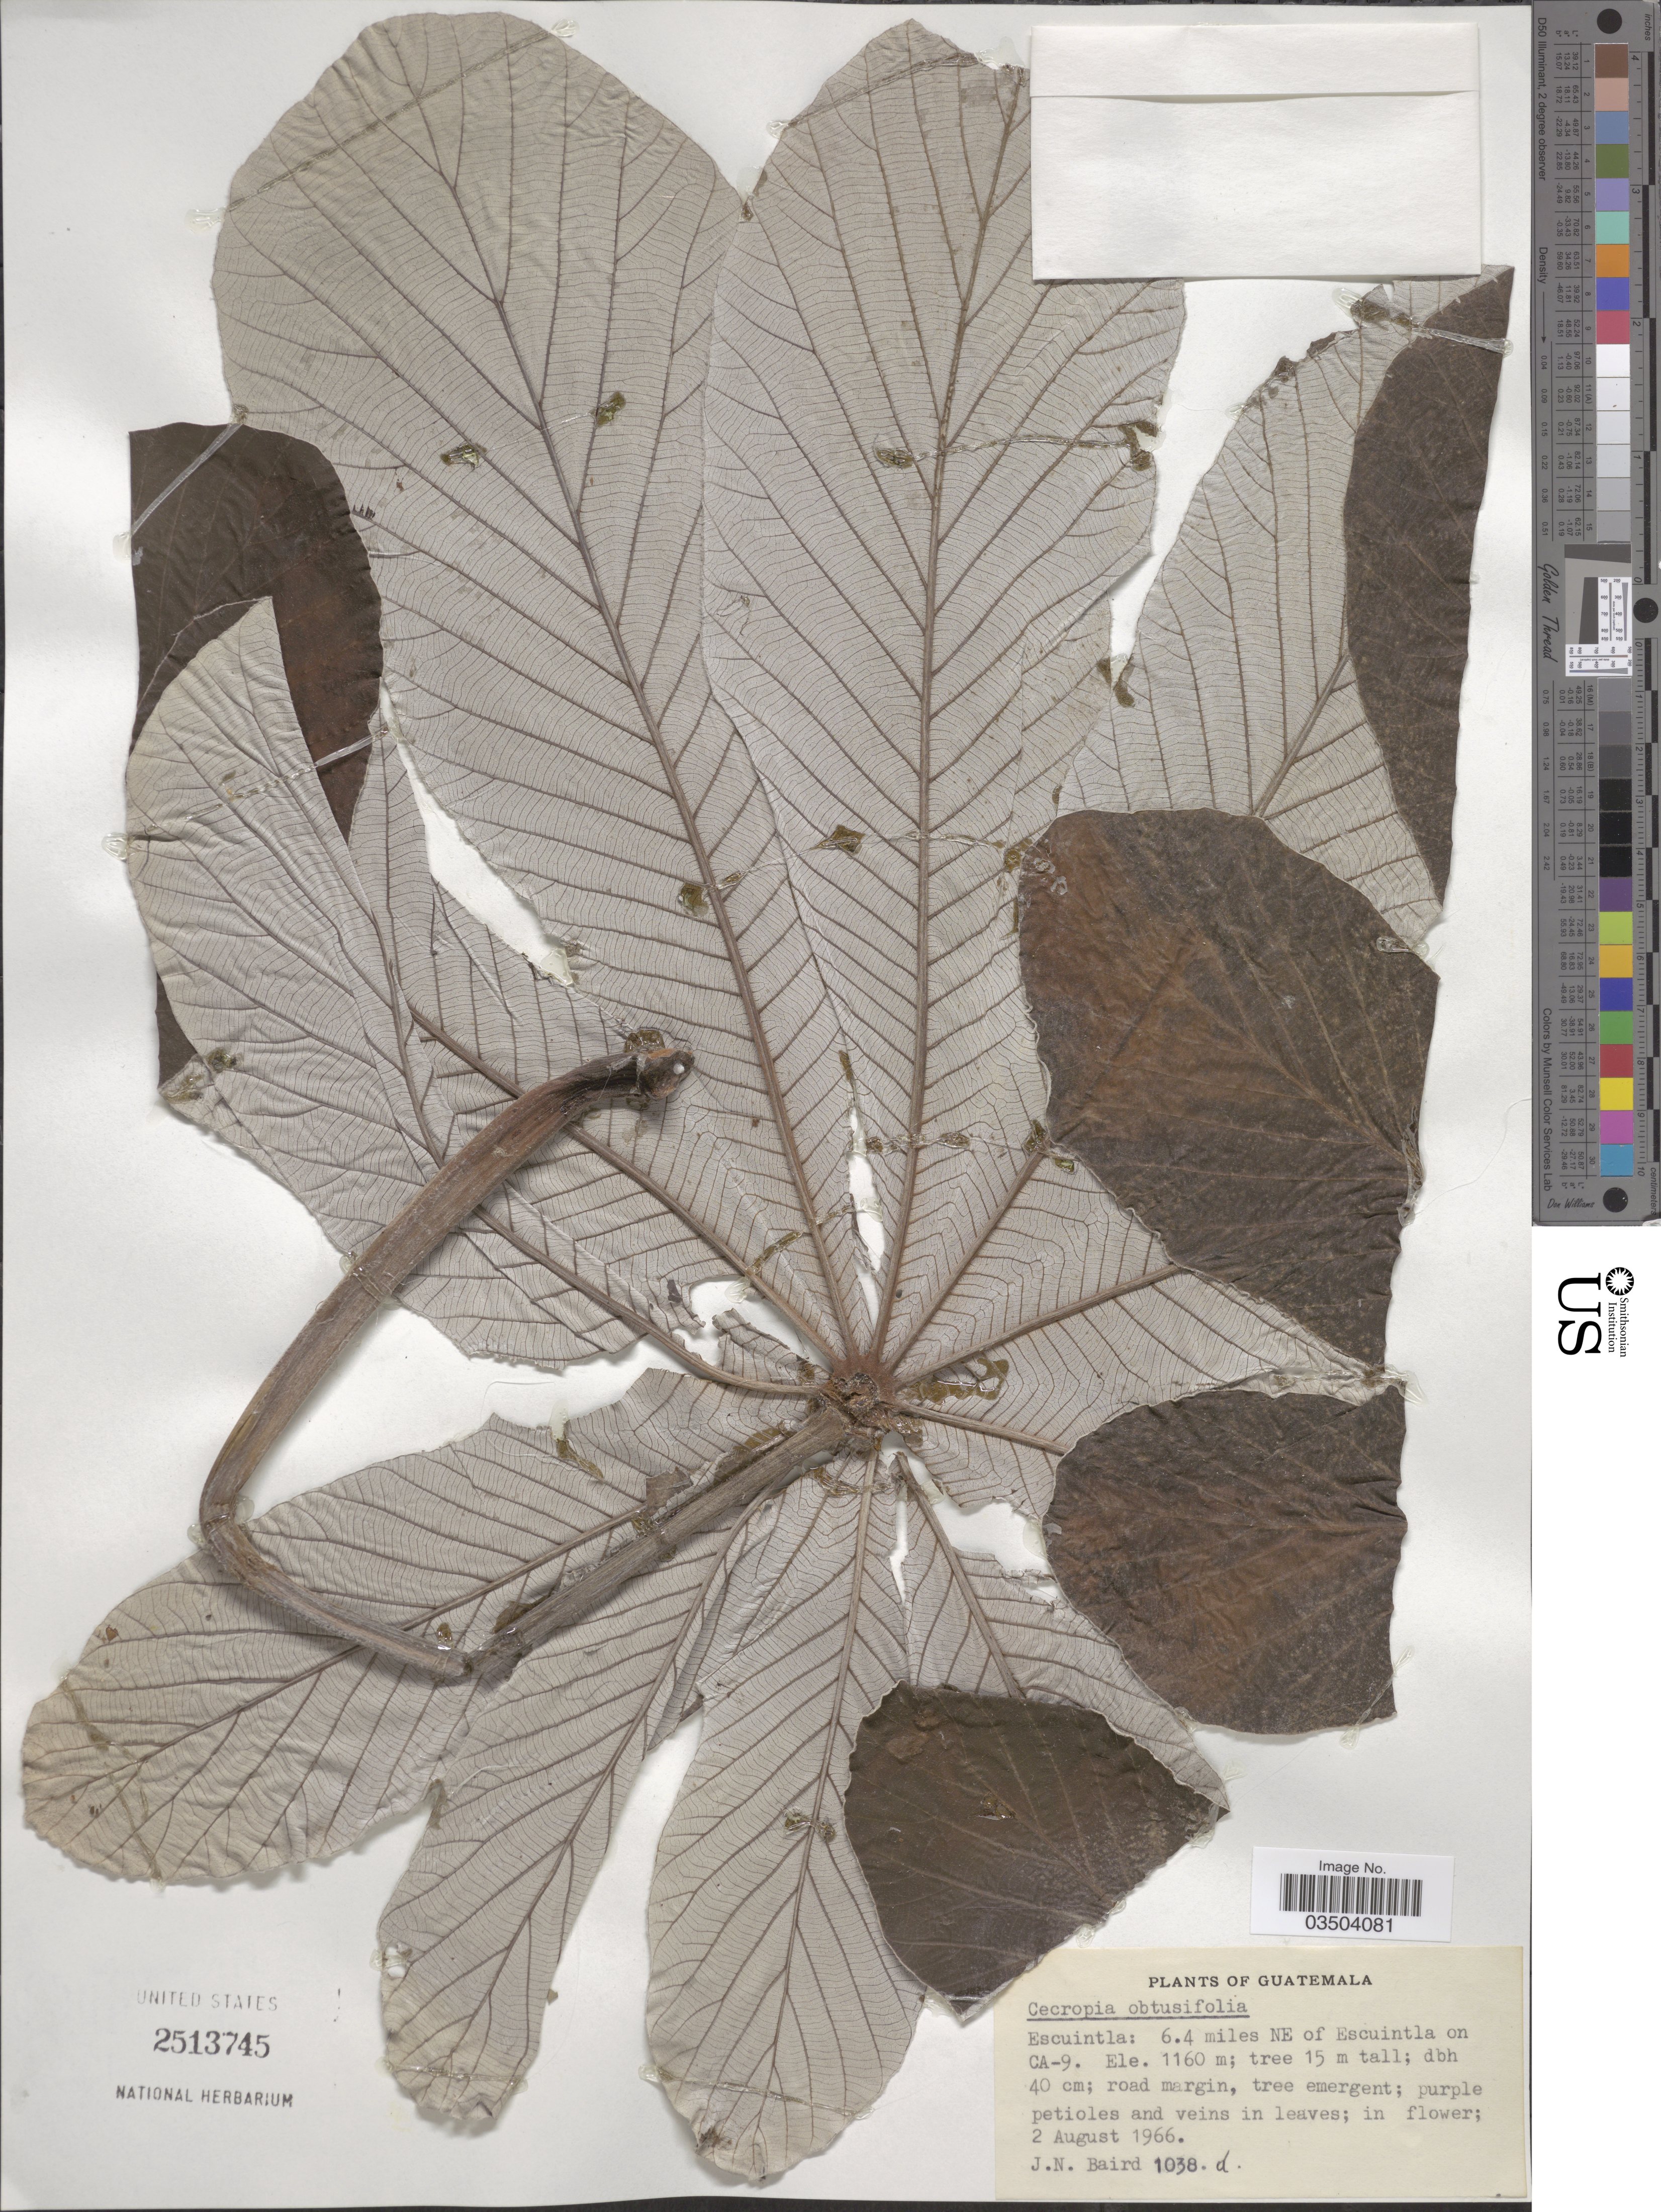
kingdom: Plantae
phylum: Tracheophyta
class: Magnoliopsida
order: Rosales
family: Urticaceae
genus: Cecropia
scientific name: Cecropia obtusifolia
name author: Bertol.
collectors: J. Baird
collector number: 1038d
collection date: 1966-08-02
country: Guatemala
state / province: Escuintla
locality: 6.4 miles NE of Escuintla on CA-9.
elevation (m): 1160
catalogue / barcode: US 2513745